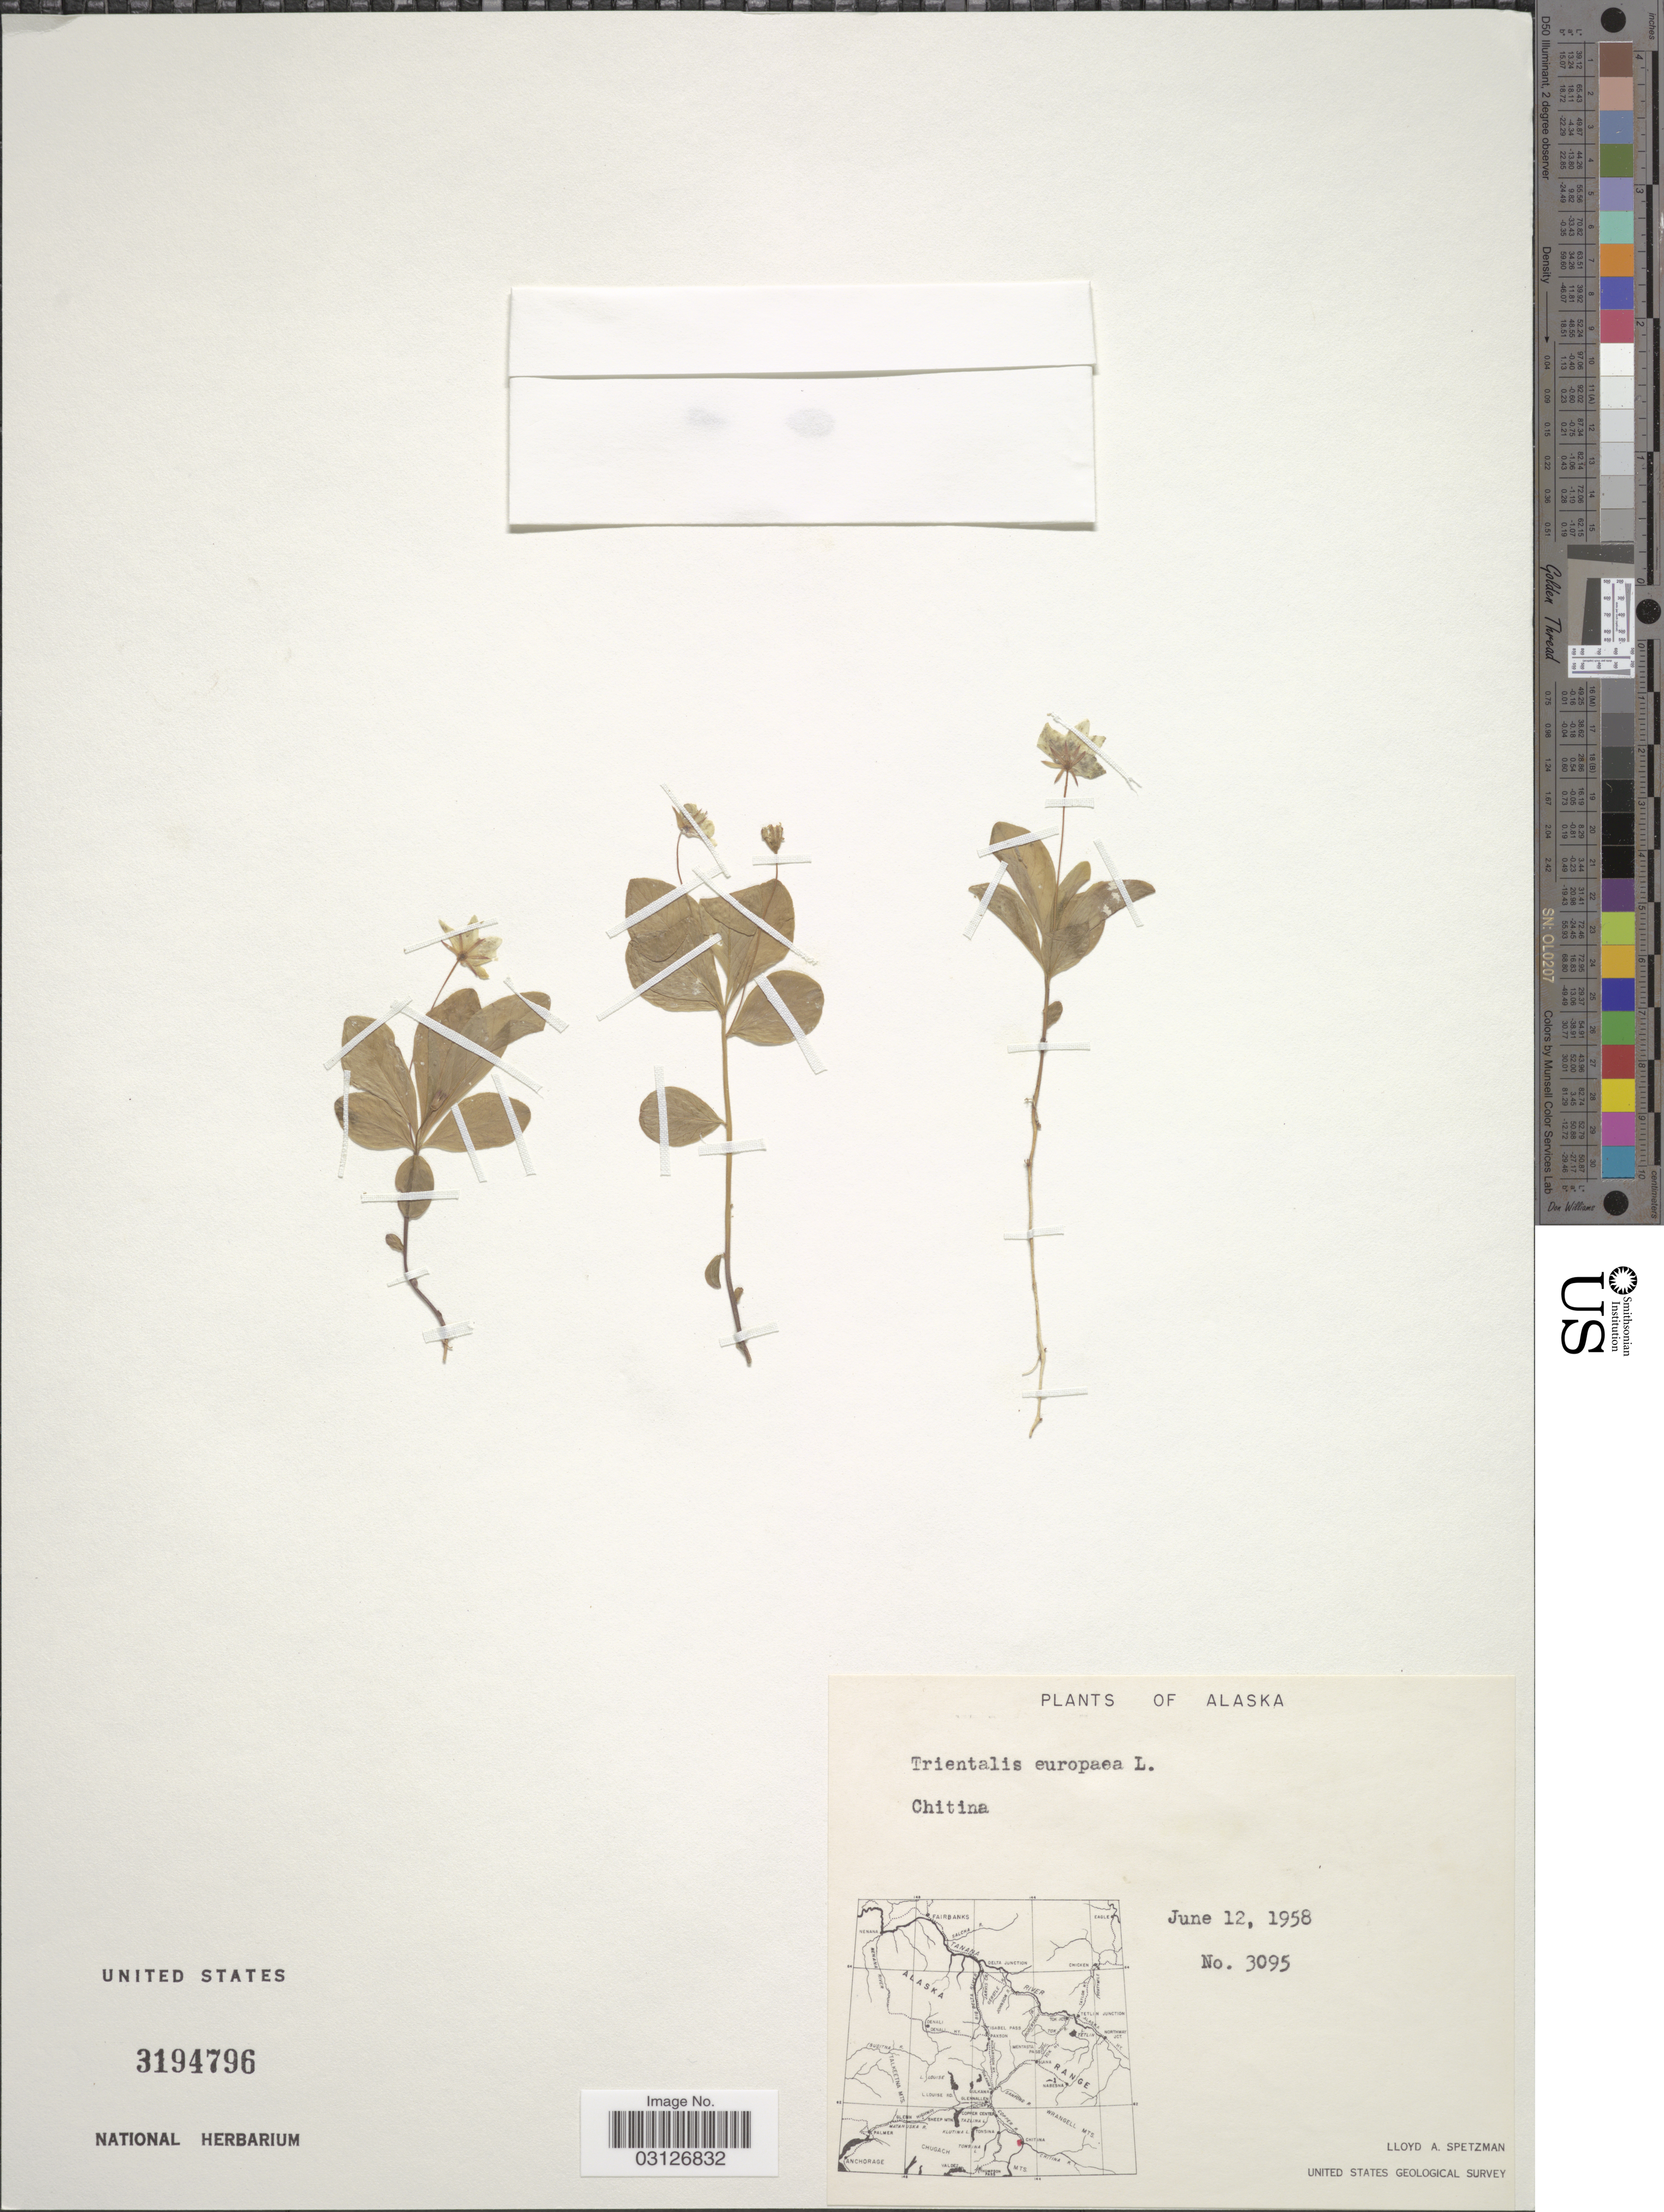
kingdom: Plantae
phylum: Tracheophyta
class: Magnoliopsida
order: Ericales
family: Primulaceae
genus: Trientalis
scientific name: Trientalis europaea subsp. arctica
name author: (Fisch. ex Hook.) Hultén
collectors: L. Spetzman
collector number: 3095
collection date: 1958-06-12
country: United States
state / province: Alaska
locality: Chitina.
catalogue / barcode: US 3194796